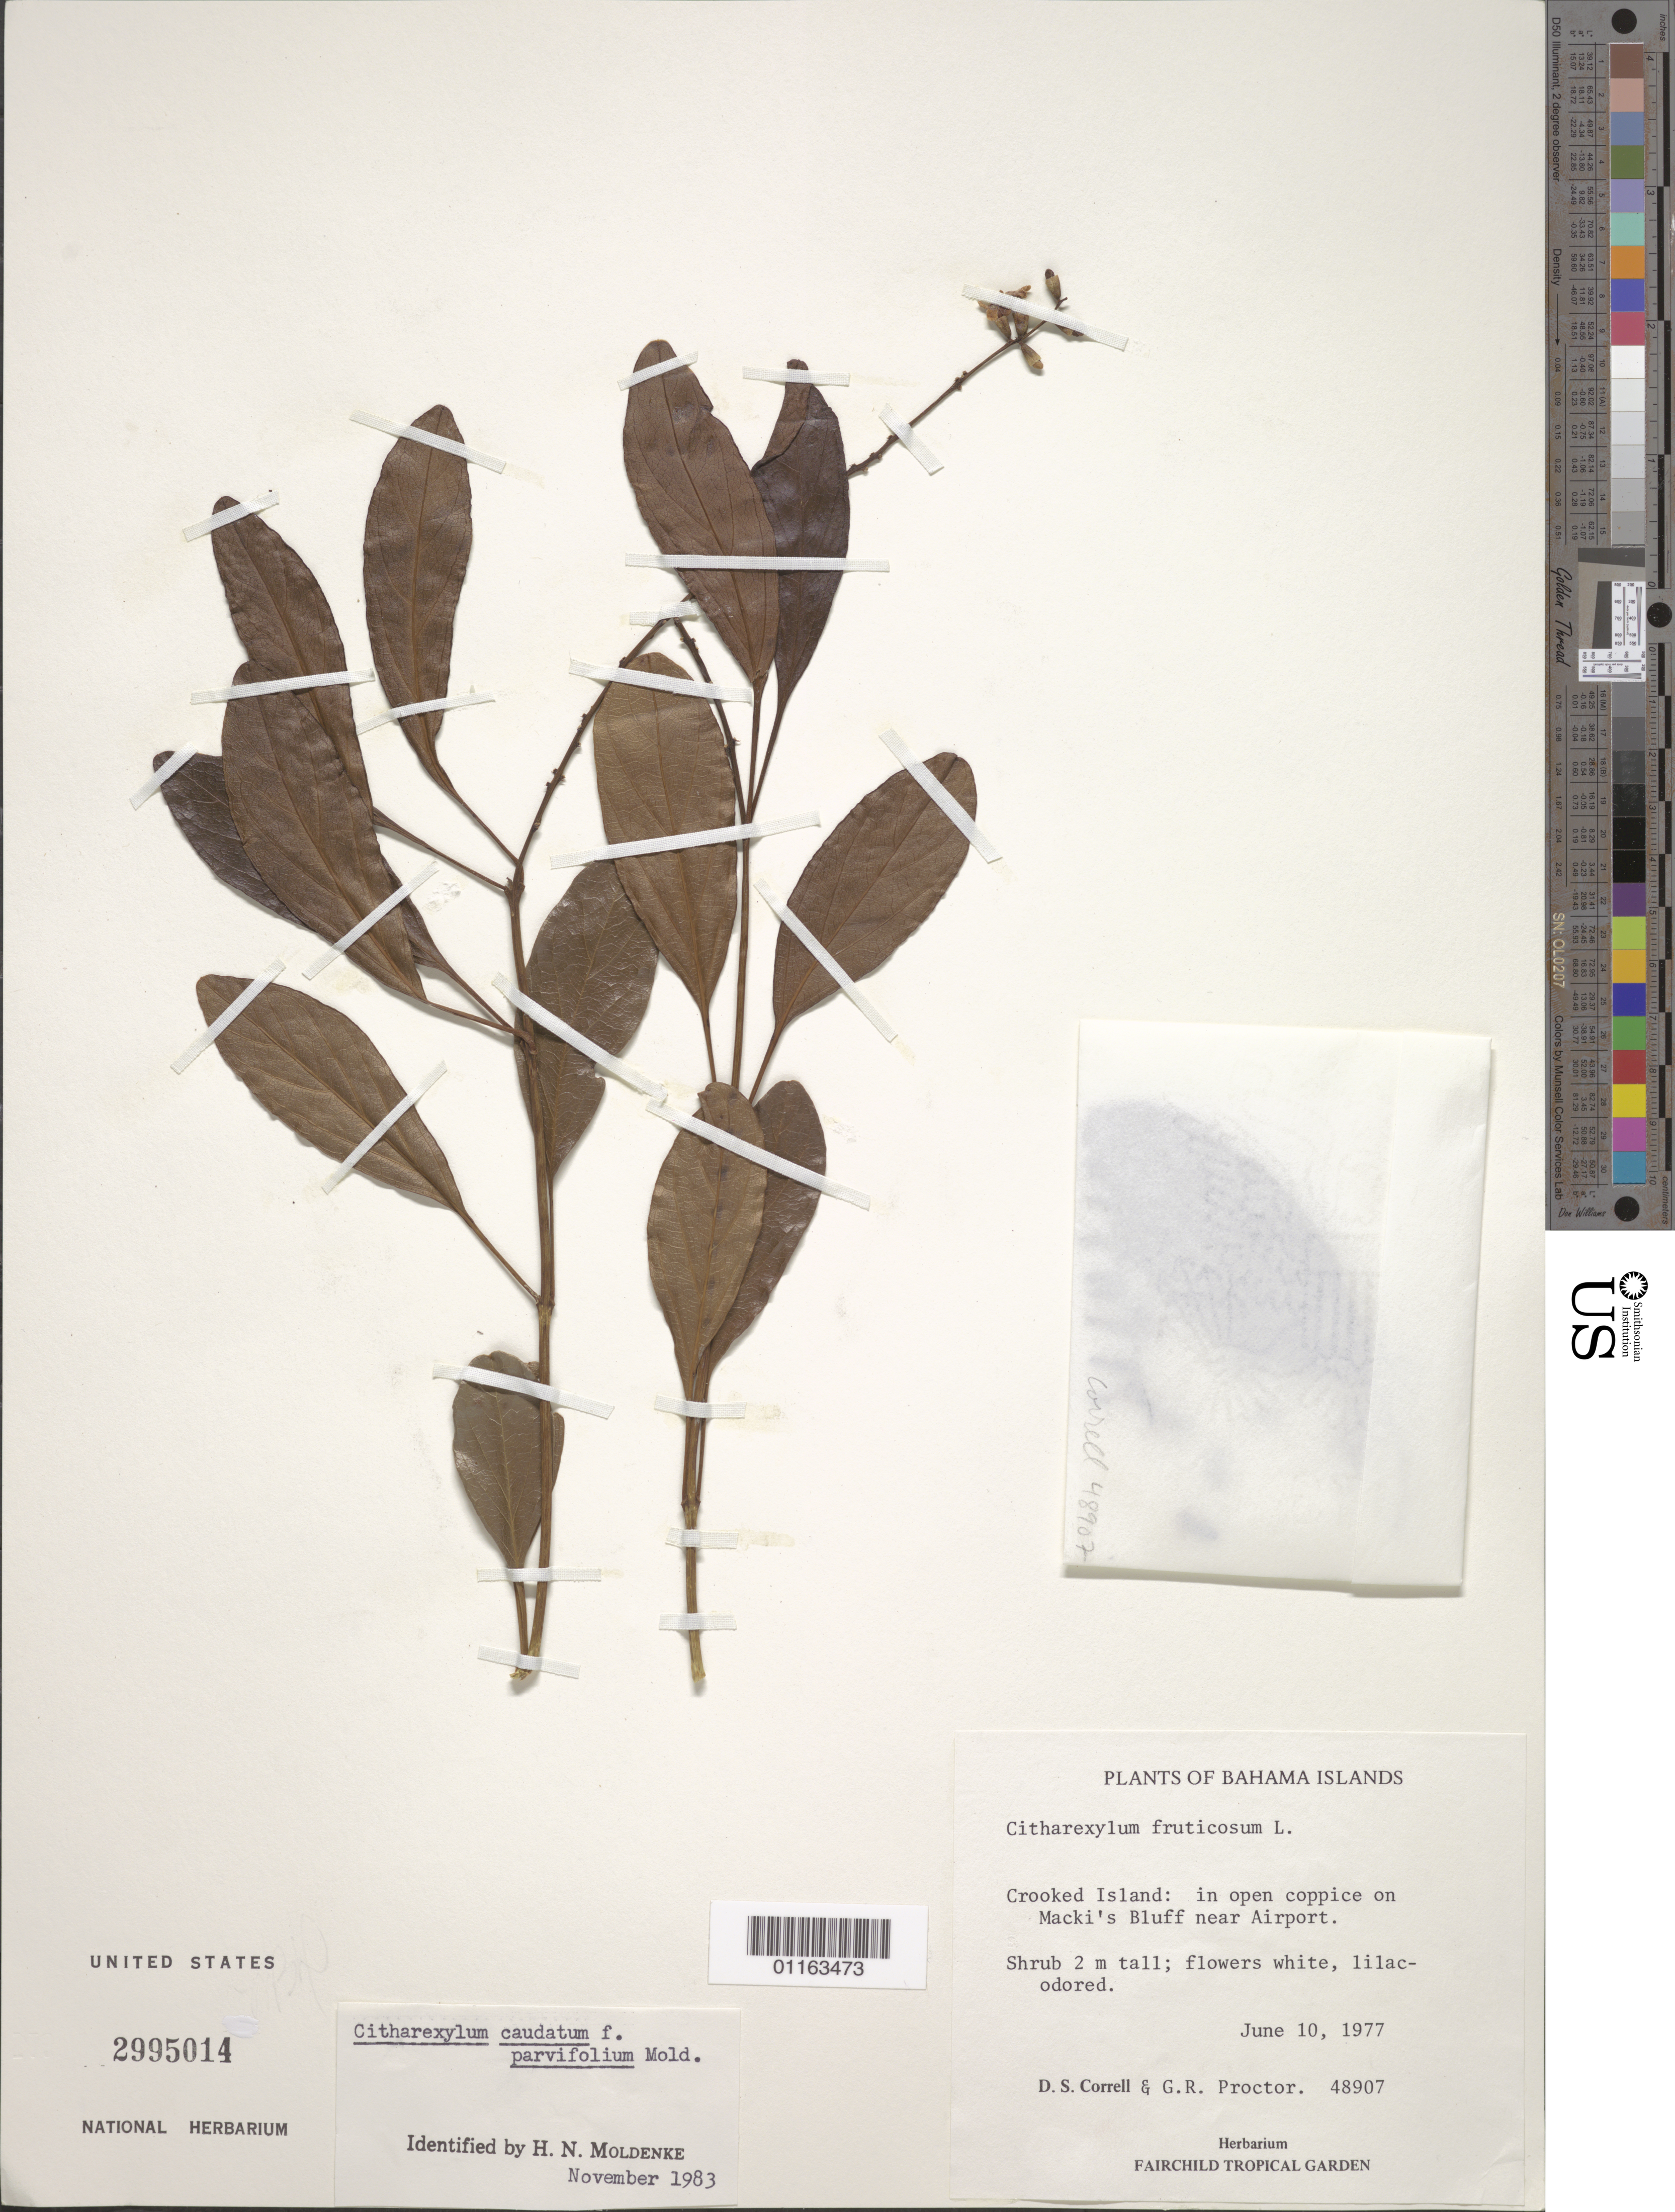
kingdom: Plantae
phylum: Tracheophyta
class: Magnoliopsida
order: Lamiales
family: Verbenaceae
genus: Citharexylum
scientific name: Citharexylum caudatum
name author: L.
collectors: D. S. Correll & G. R. Proctor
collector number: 48907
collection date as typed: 10 Jun 1977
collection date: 1977-06-10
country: Jamaica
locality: Crooked Island: in open coppice on Macki's Bluff near airport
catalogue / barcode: US 2995014